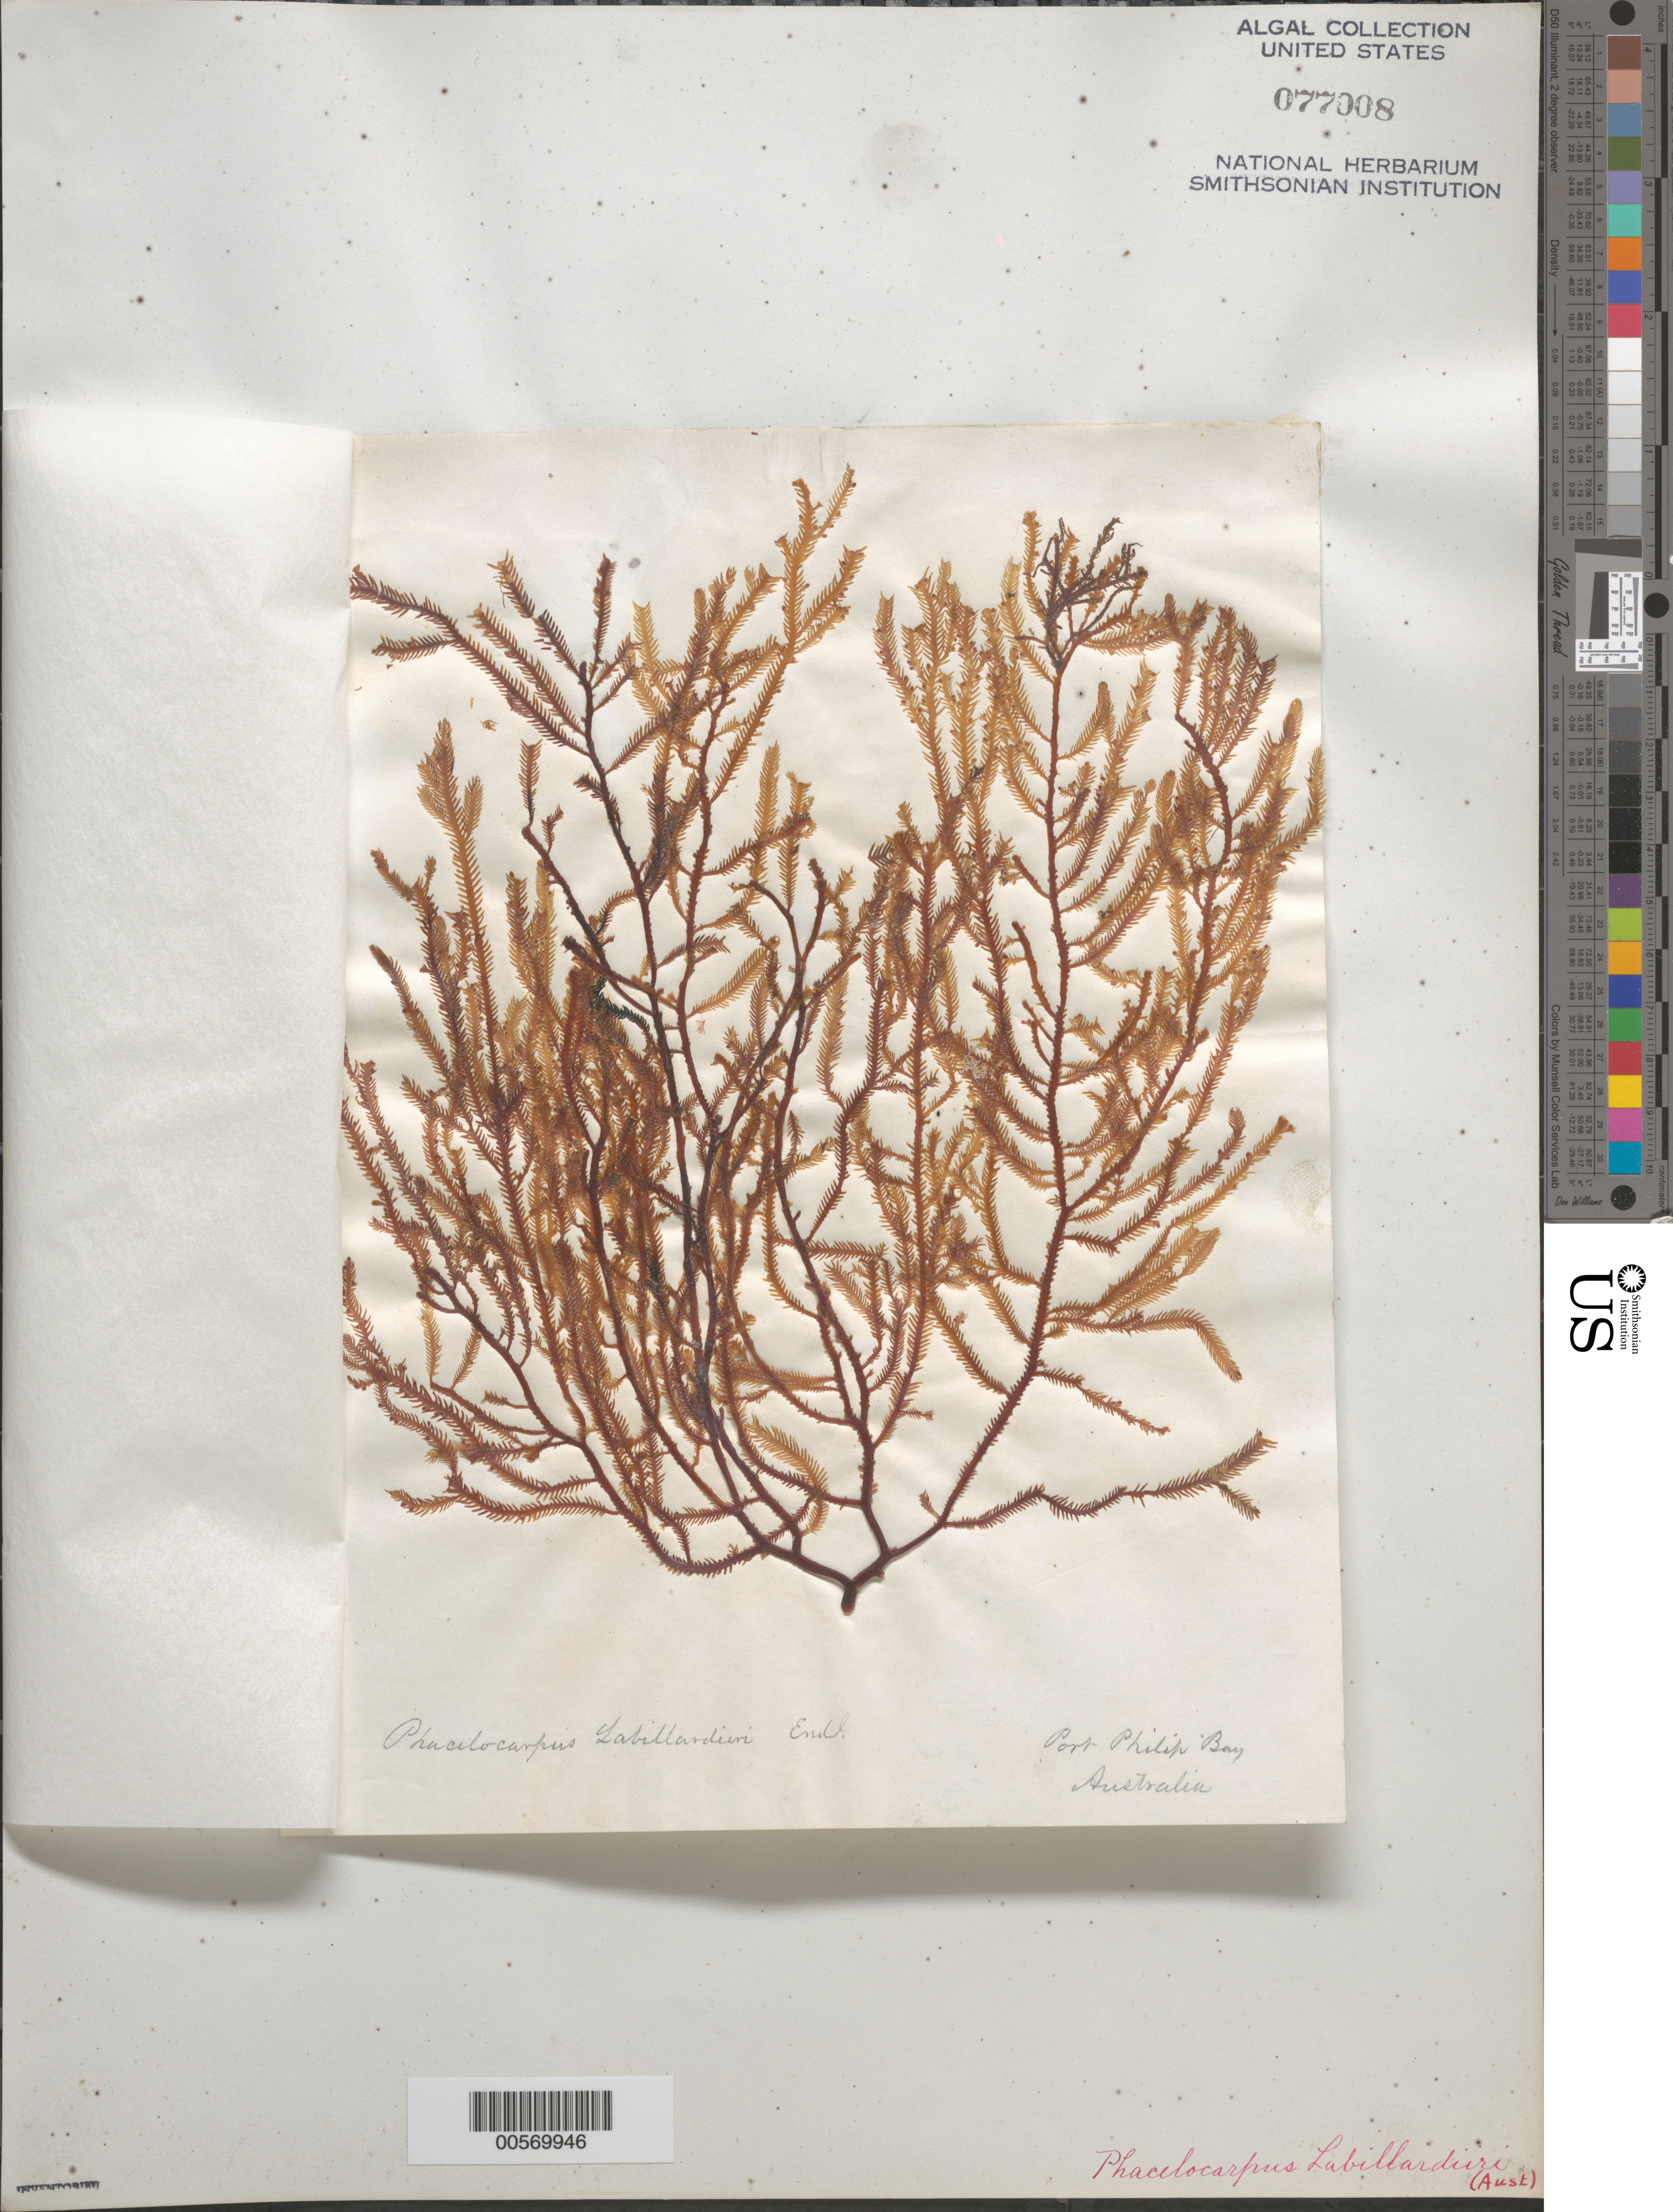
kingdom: Plantae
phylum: Rhodophyta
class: Florideophyceae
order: Gigartinales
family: Phacelocarpaceae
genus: Phacelocarpus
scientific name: Phacelocarpus peperocarpos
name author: (Poir.) M.J. Wynne et al.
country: Australia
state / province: Victoria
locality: Port Phillip Bay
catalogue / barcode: US 77008